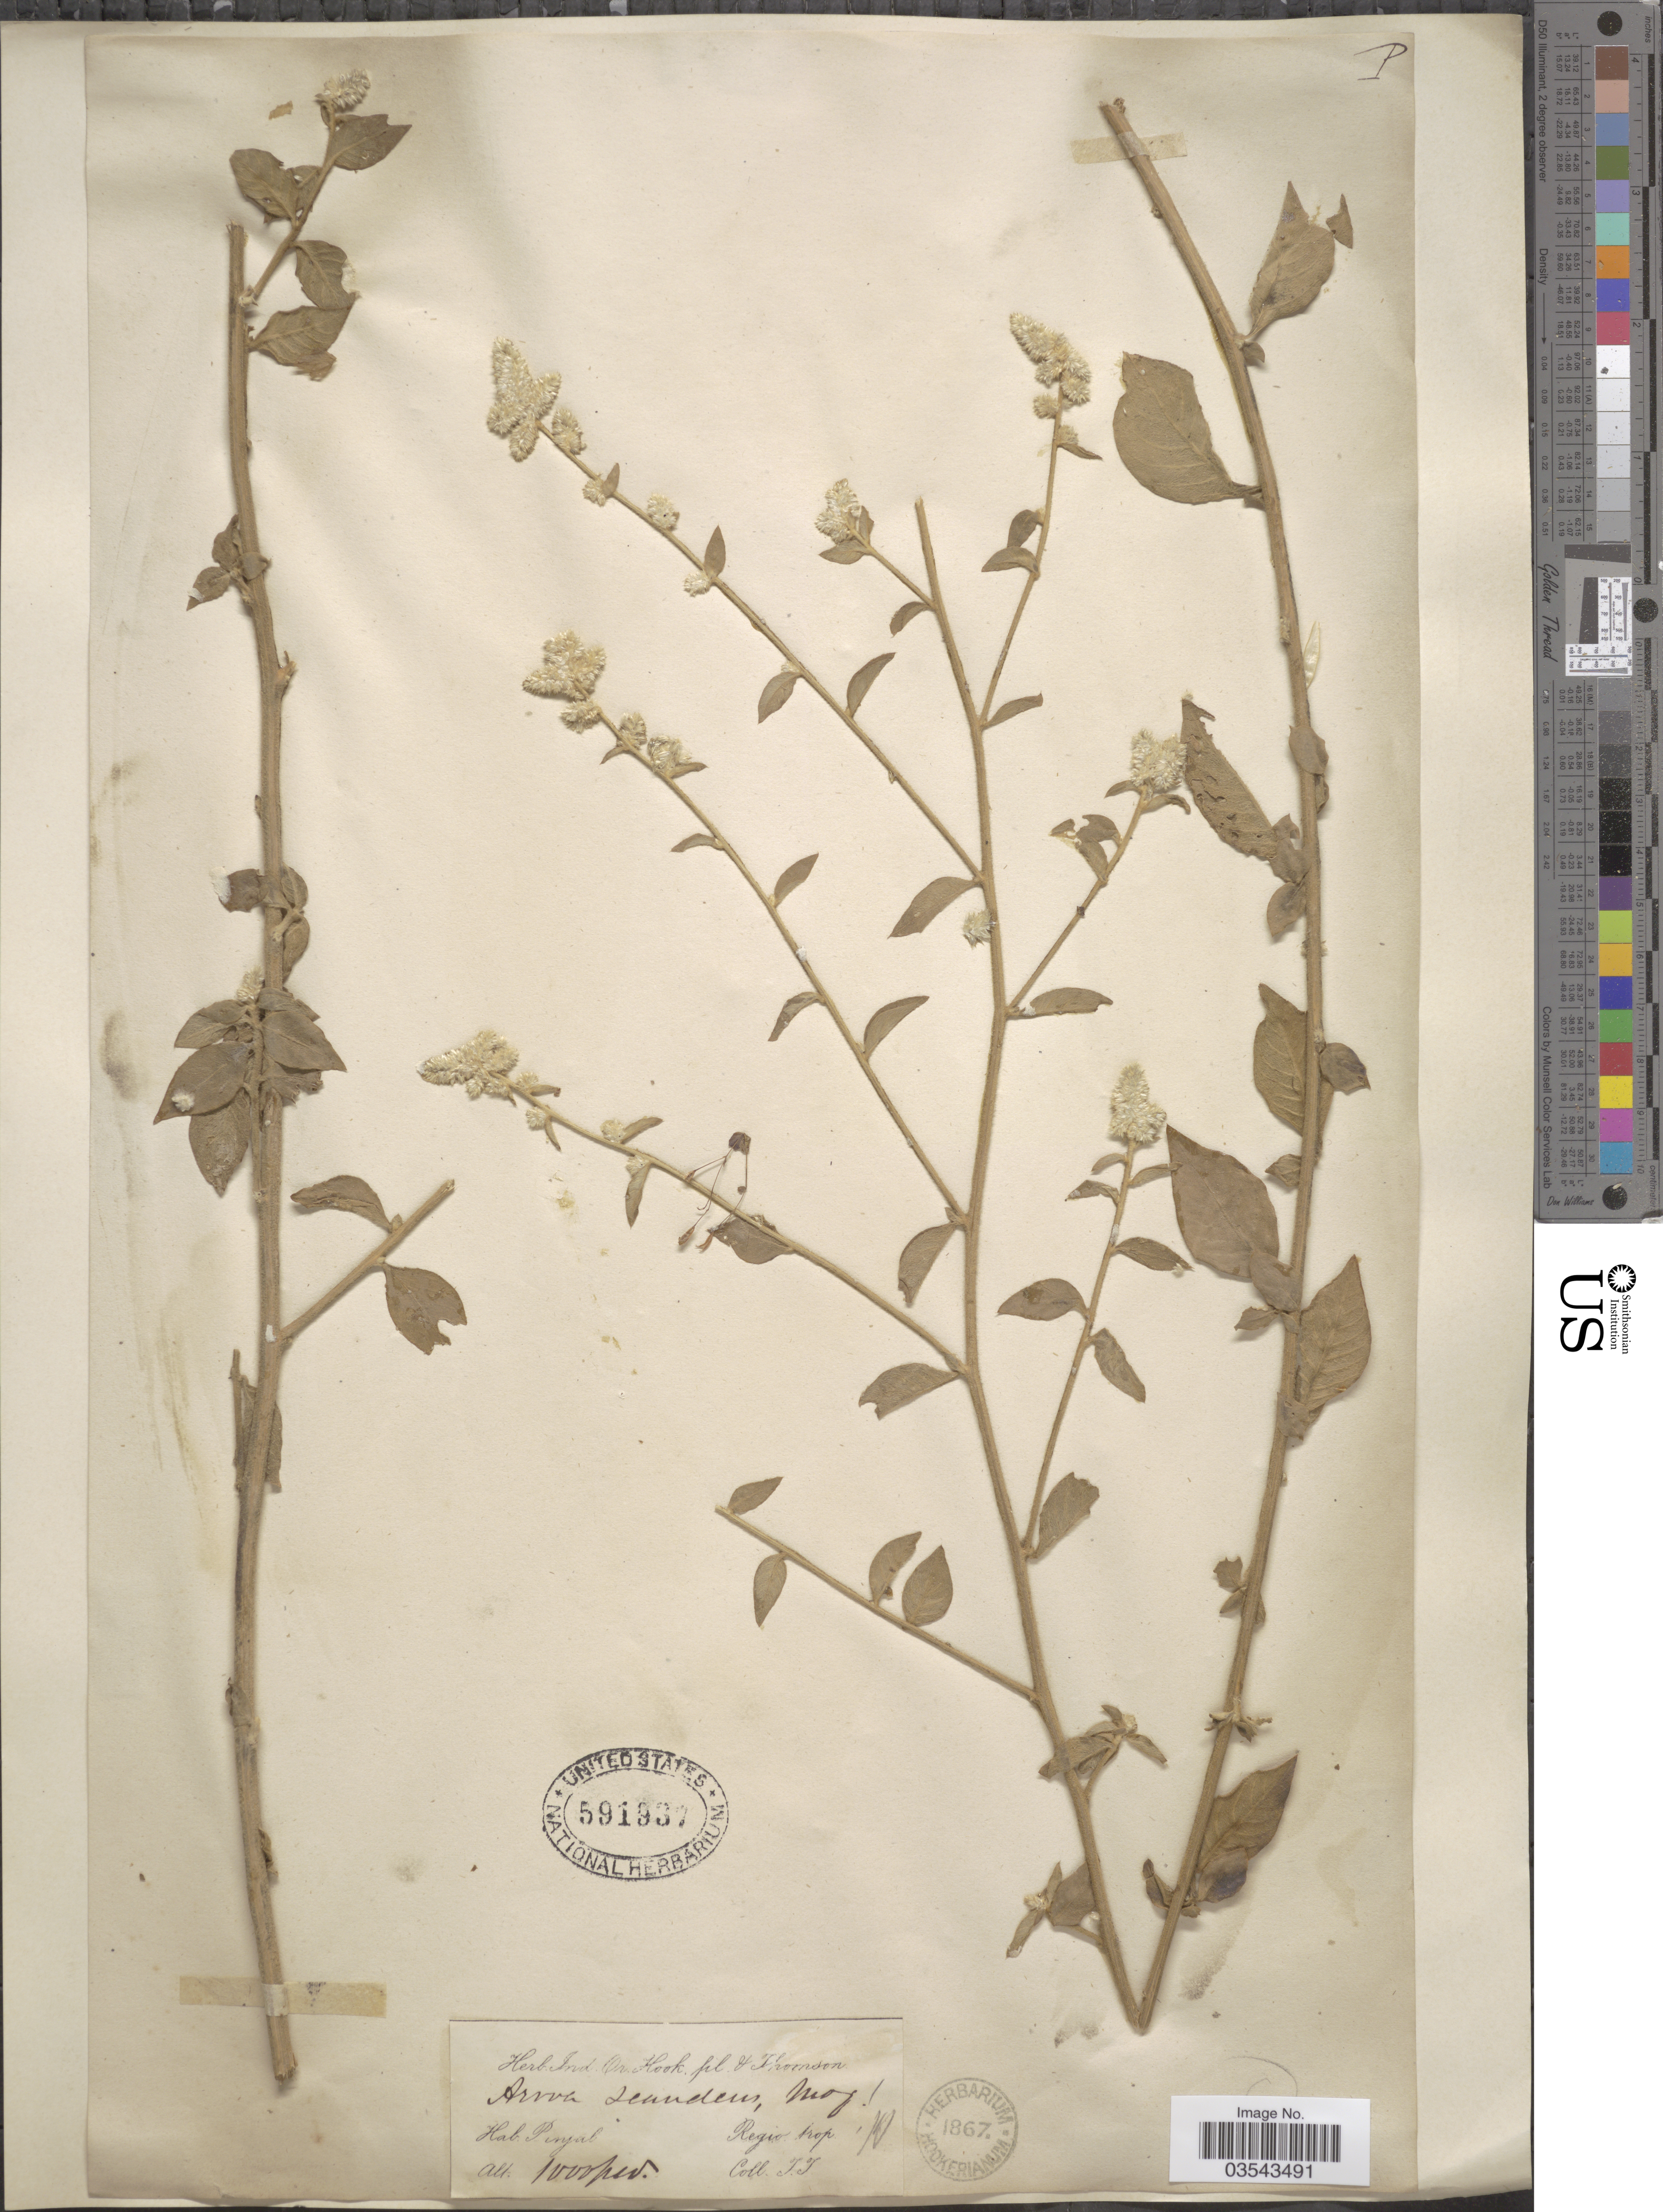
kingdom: Plantae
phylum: Tracheophyta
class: Magnoliopsida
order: Caryophyllales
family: Amaranthaceae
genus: Ouret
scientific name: Ouret sanguinolenta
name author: (L.) Kuntze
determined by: Strong, Mark T., (BOT), Smithsonian Institution - National Museum of Natural History (UNITED STATES)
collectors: T. Thomson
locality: Pinjab. Regio. trop.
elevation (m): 305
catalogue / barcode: US 591937